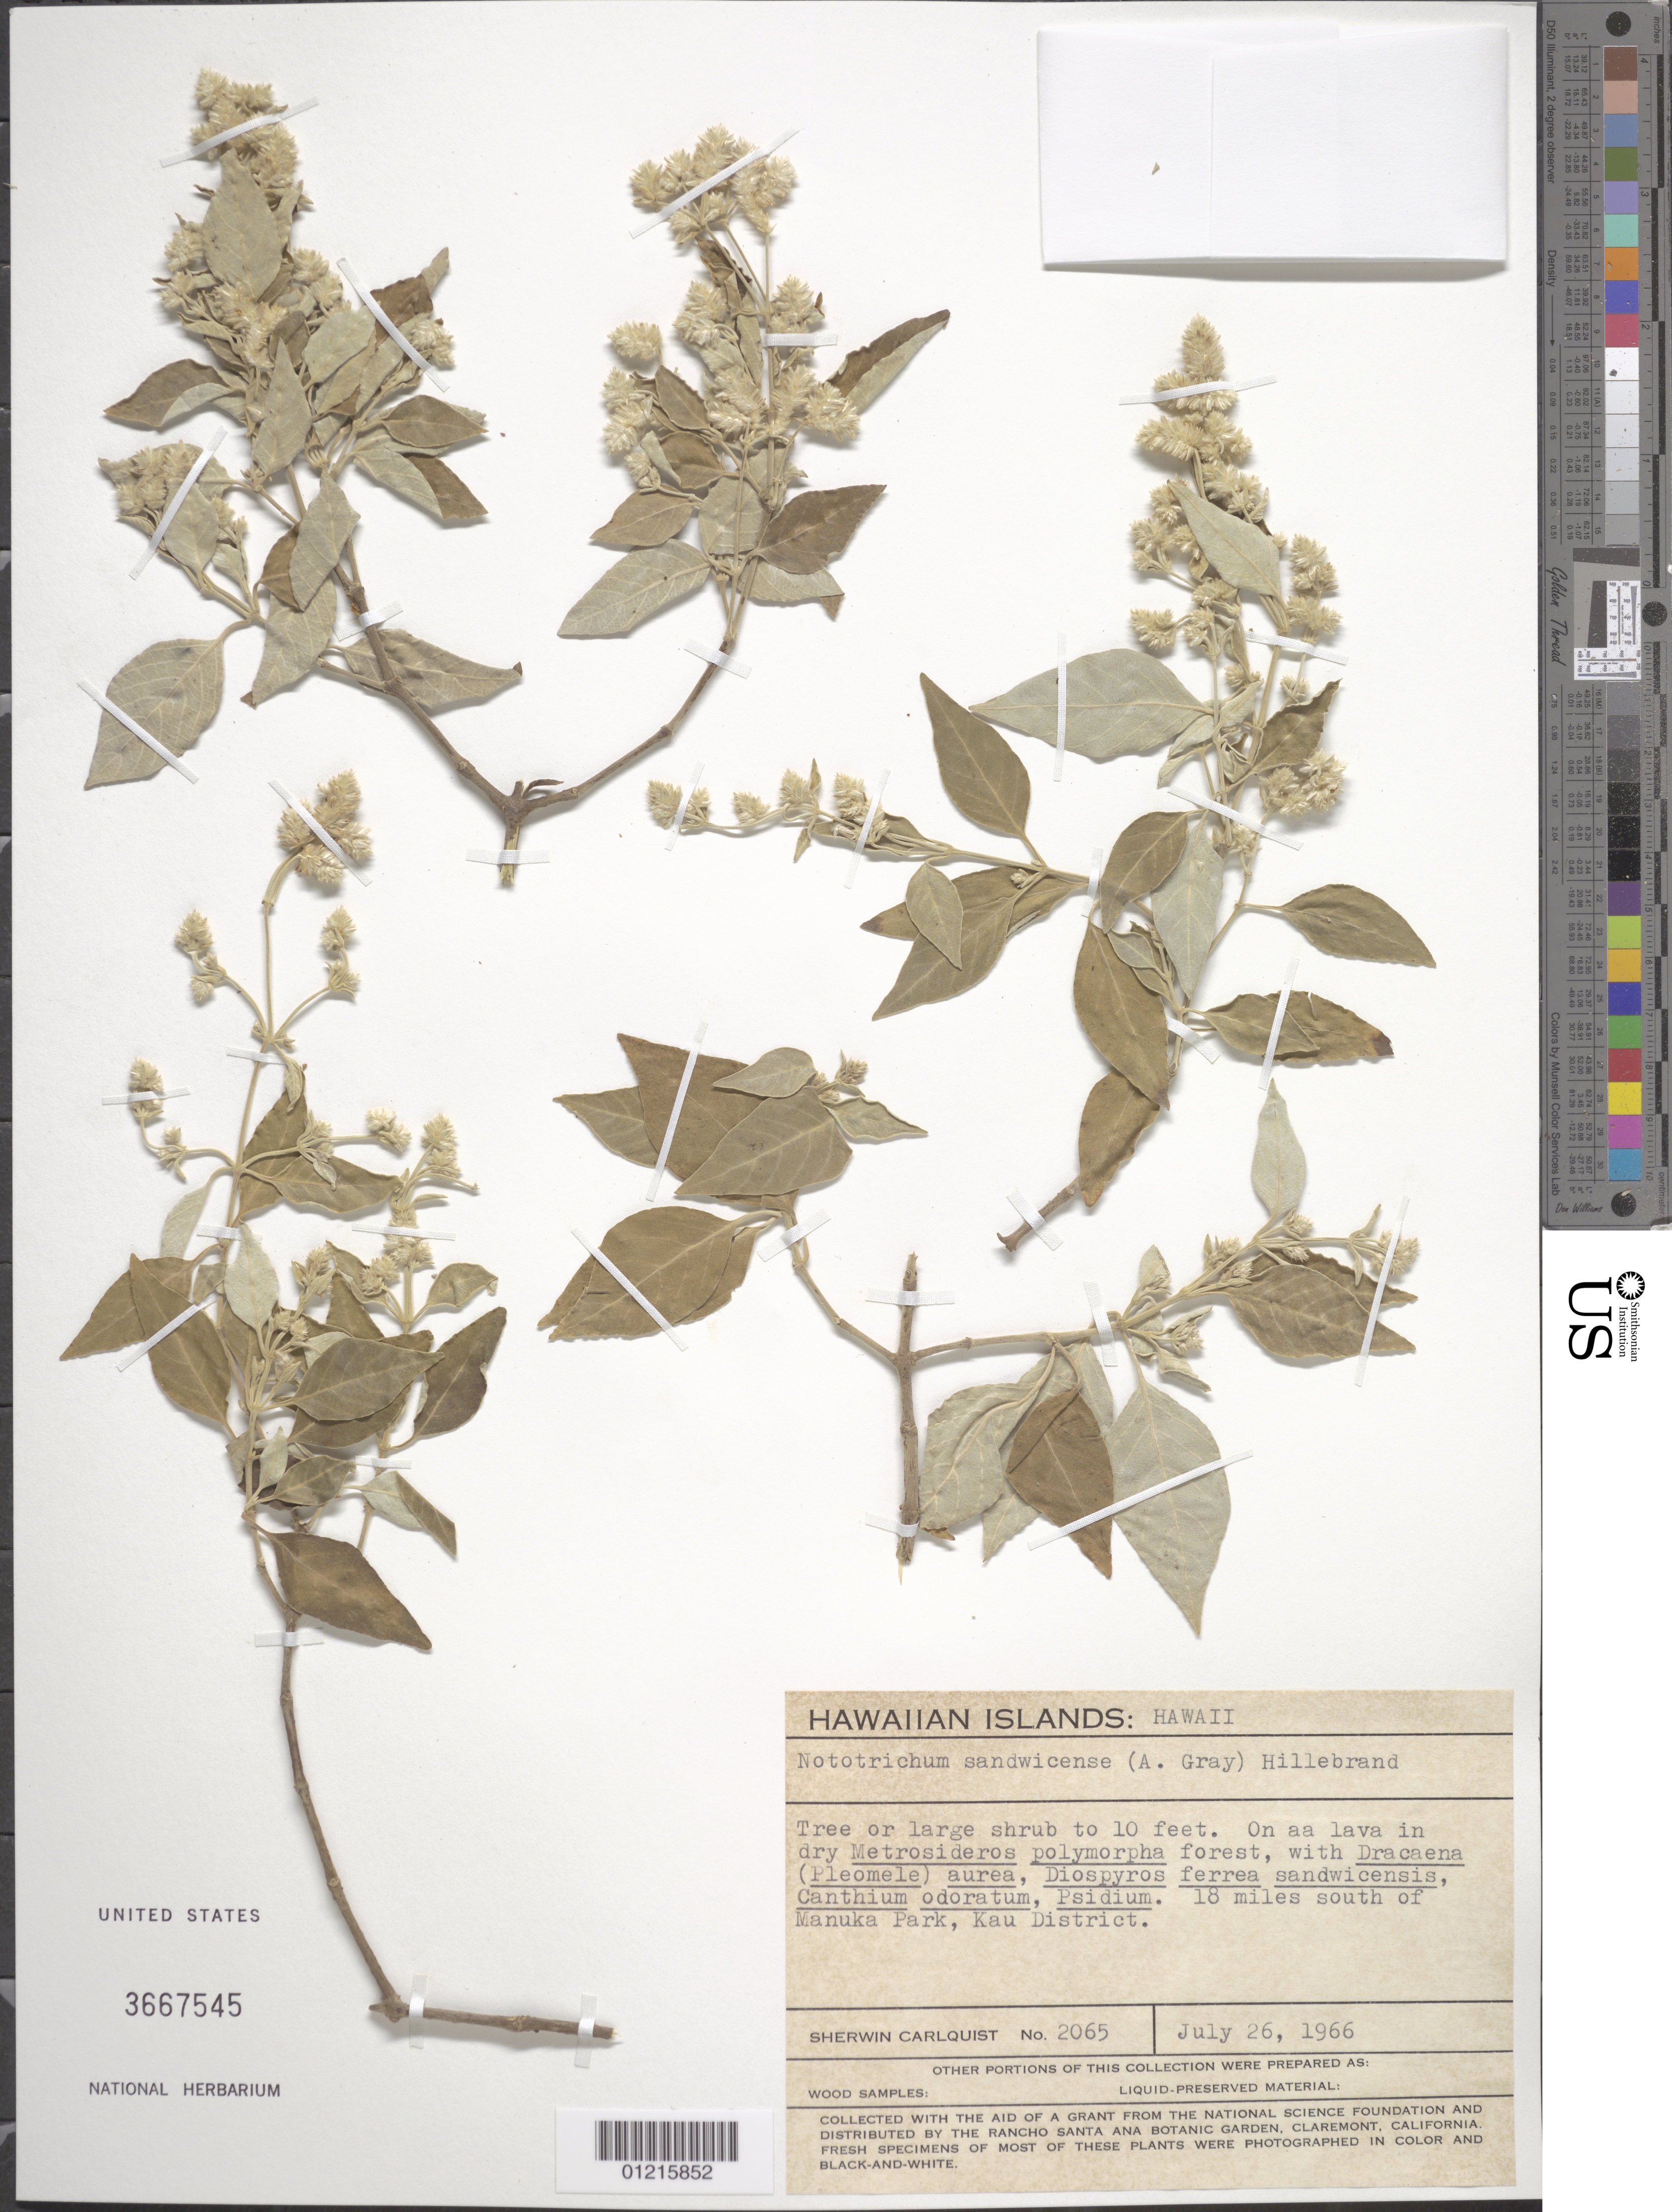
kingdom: Plantae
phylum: Tracheophyta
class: Magnoliopsida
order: Caryophyllales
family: Amaranthaceae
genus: Achyranthes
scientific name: Achyranthes sandwicensis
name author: (A. Gray) Di Vincenzo et al.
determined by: Wagner, W. L., (BOT), Smithsonian Institution - National Museum of Natural History (UNITED STATES)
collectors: S. Carlquist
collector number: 2065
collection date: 1966-07-26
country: United States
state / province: Hawaii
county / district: Hawaii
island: Hawaii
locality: Kau District, 18 miles south of Manuka Park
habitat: Dry forest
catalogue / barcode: US 3667545